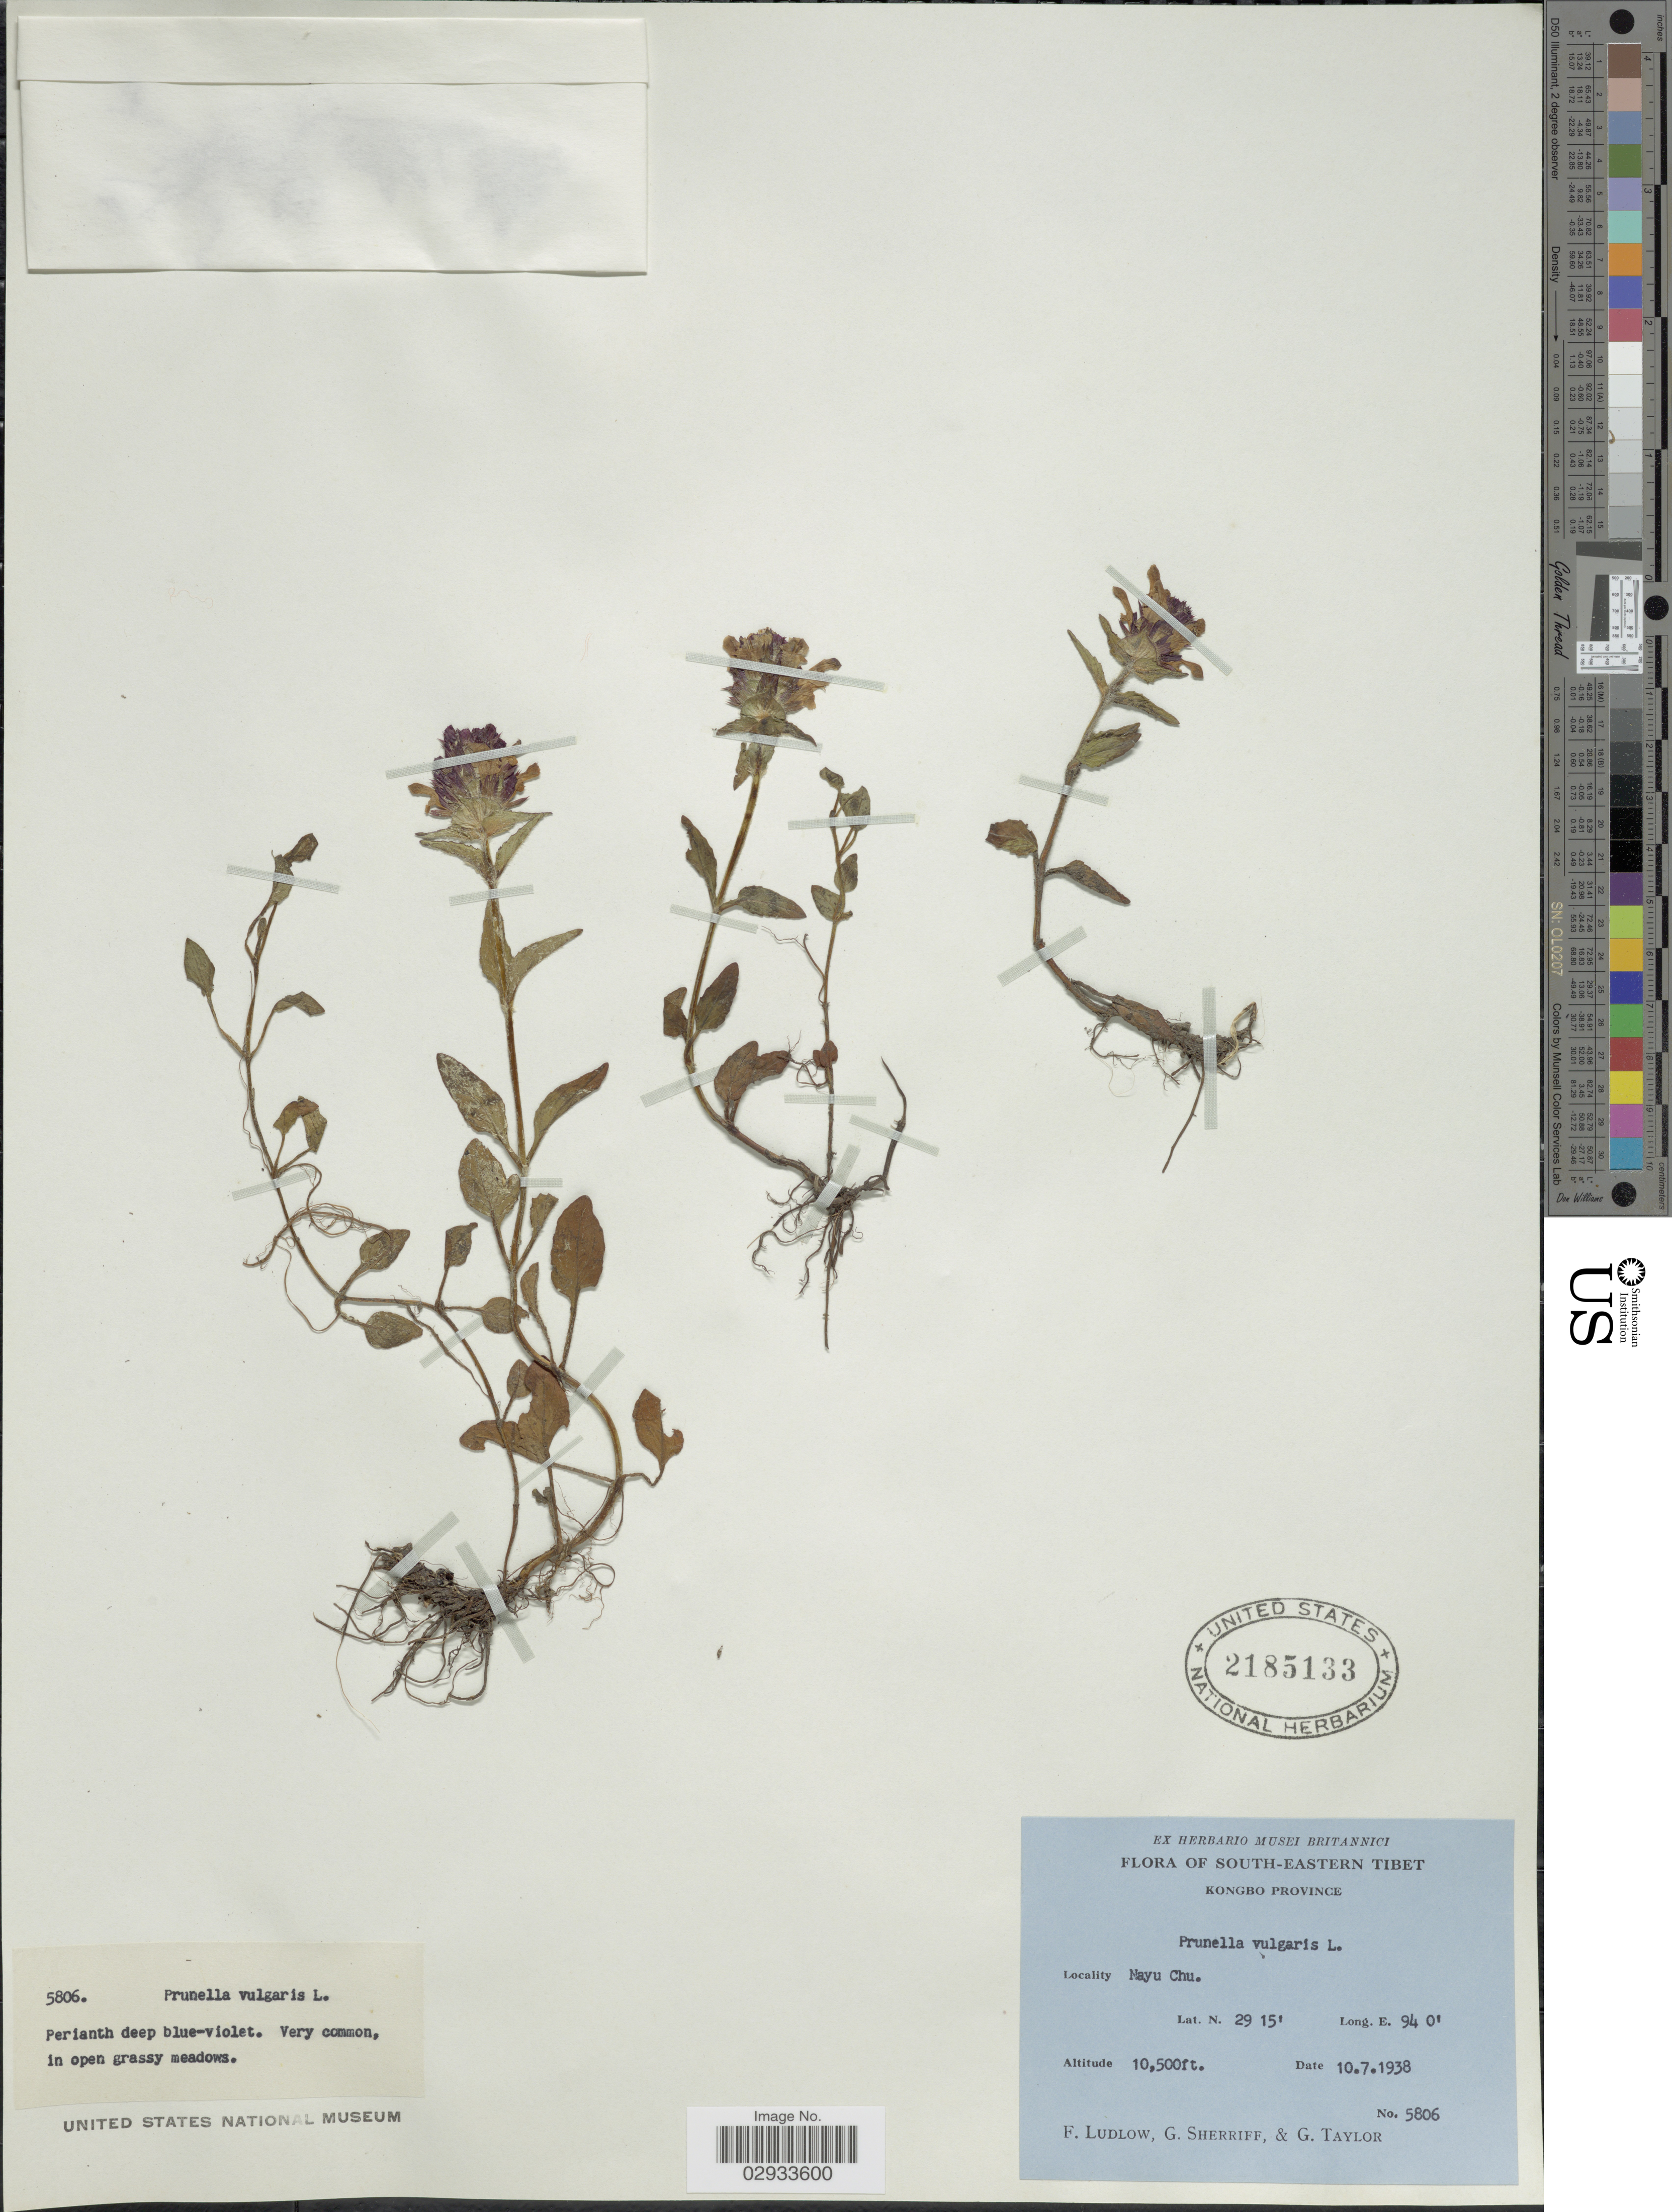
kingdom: Plantae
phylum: Tracheophyta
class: Magnoliopsida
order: Lamiales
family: Lamiaceae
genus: Prunella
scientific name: Prunella vulgaris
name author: L.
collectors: F. Ludlow, G. Sherriff & G. Taylor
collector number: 5806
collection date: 1938-07-10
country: China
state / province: Xizang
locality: South-Eastern Tibet, Kongbo Province, Mayu Chu.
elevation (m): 3200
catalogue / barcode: US 2185133